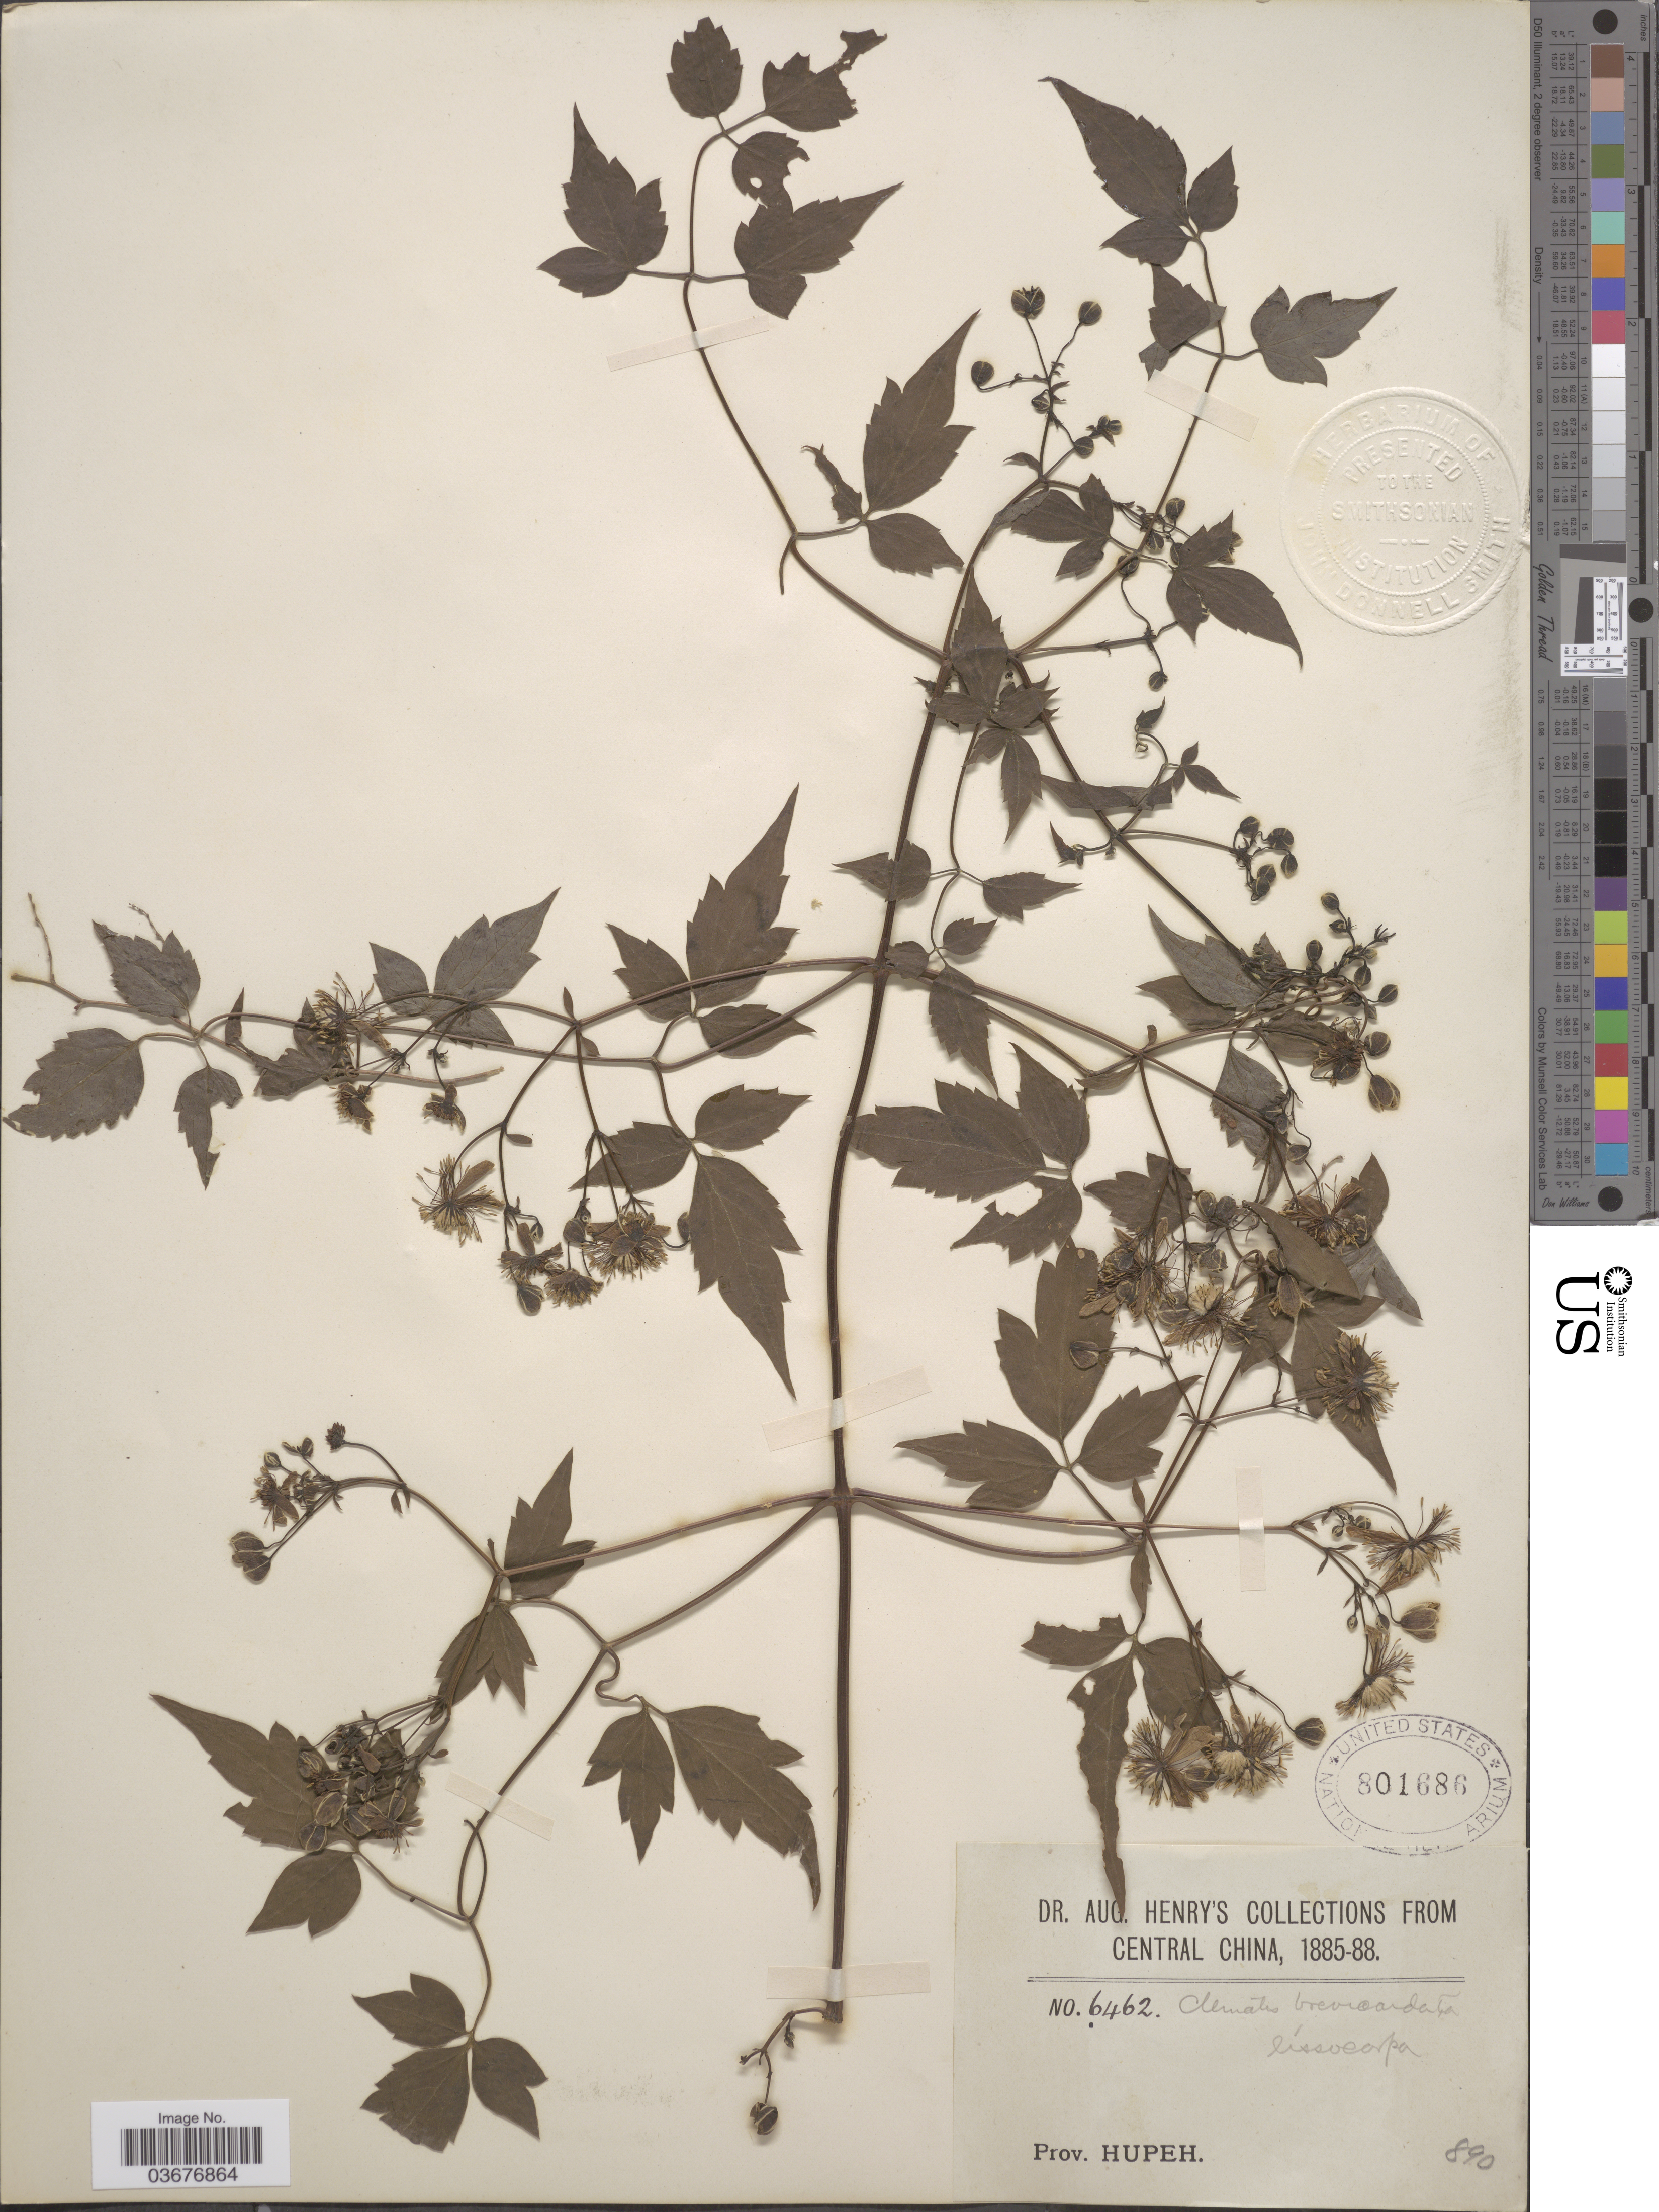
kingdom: Plantae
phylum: Tracheophyta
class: Magnoliopsida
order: Ranunculales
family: Ranunculaceae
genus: Clematis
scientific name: Clematis brevicaudata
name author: DC.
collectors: A. Henry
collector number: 6462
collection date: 1885/1888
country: China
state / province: Hubei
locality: Central China. Prov. Hupeh.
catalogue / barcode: US 801686